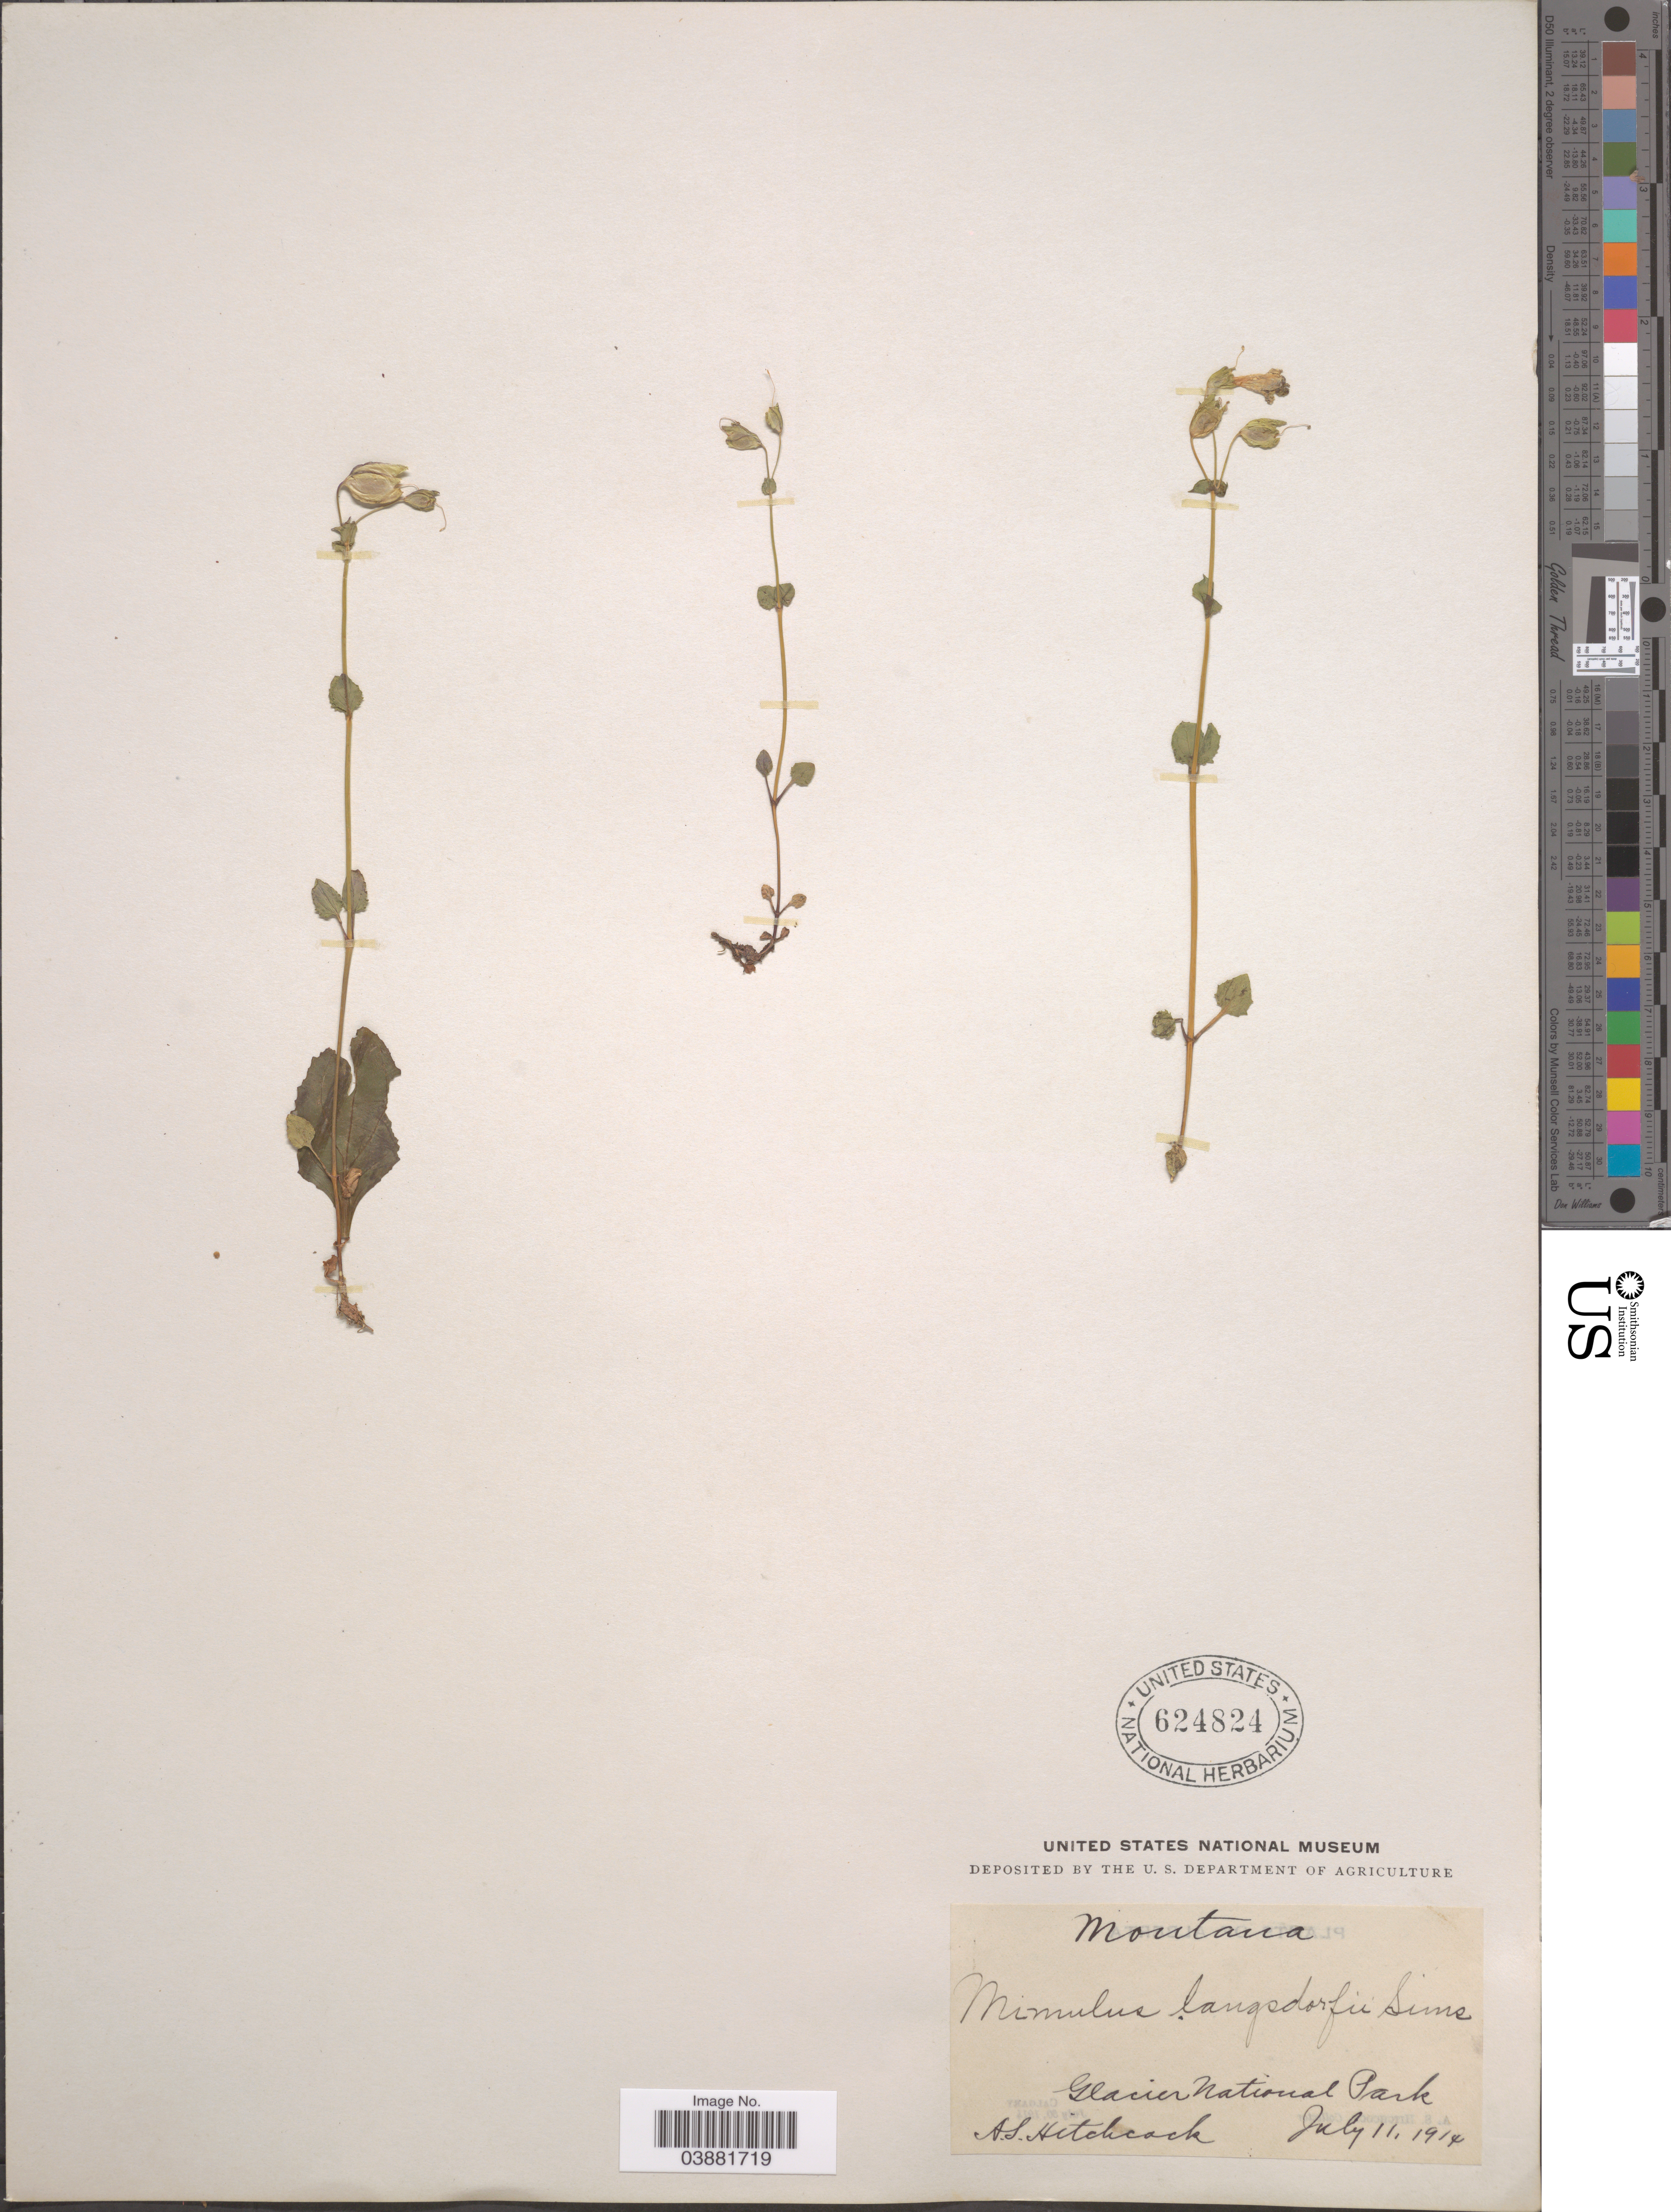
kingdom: Plantae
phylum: Tracheophyta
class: Magnoliopsida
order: Lamiales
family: Phrymaceae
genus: Mimulus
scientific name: Mimulus guttatus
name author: DC.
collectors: A. S. Hitchcock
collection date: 1914-07-11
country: United States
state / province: Montana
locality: Glacier National Park.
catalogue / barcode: US 624824